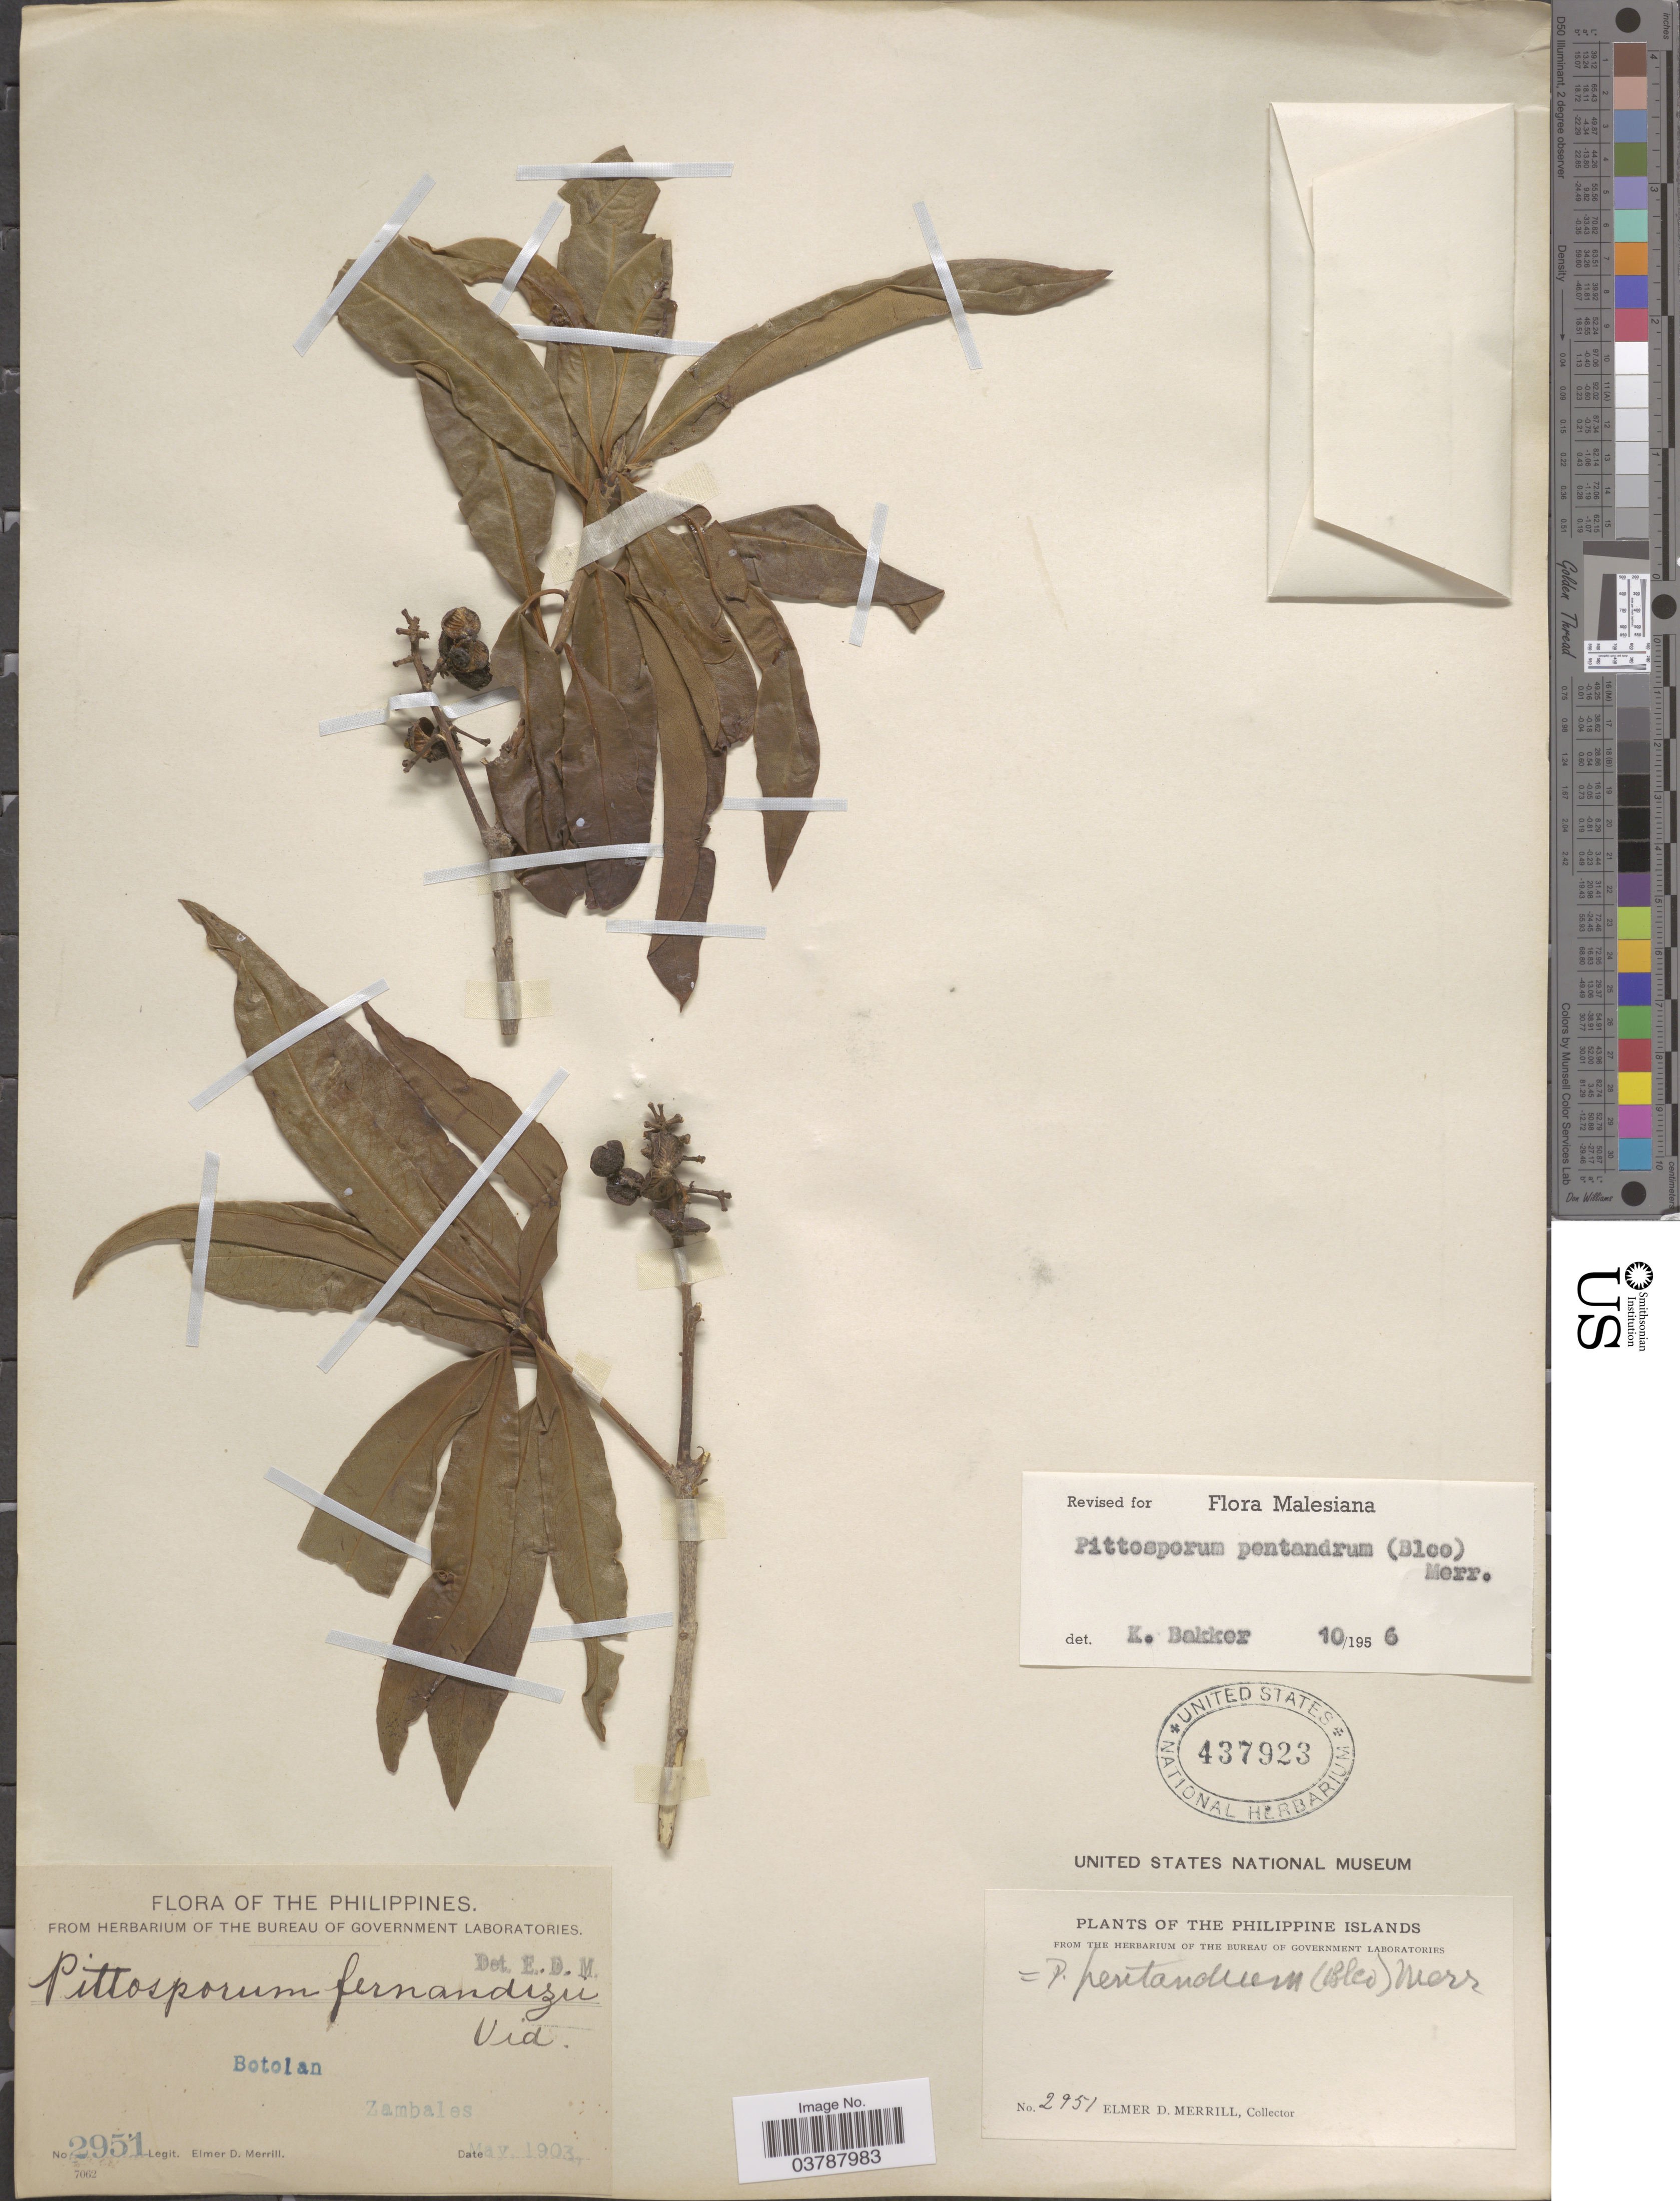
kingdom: Plantae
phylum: Tracheophyta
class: Magnoliopsida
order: Apiales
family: Pittosporaceae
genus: Pittosporum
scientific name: Pittosporum pentandrum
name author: (Blanco) Merr.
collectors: E. D. Merrill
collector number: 2951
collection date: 1903-05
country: Philippines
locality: Botolan, Zambales.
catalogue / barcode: US 437923